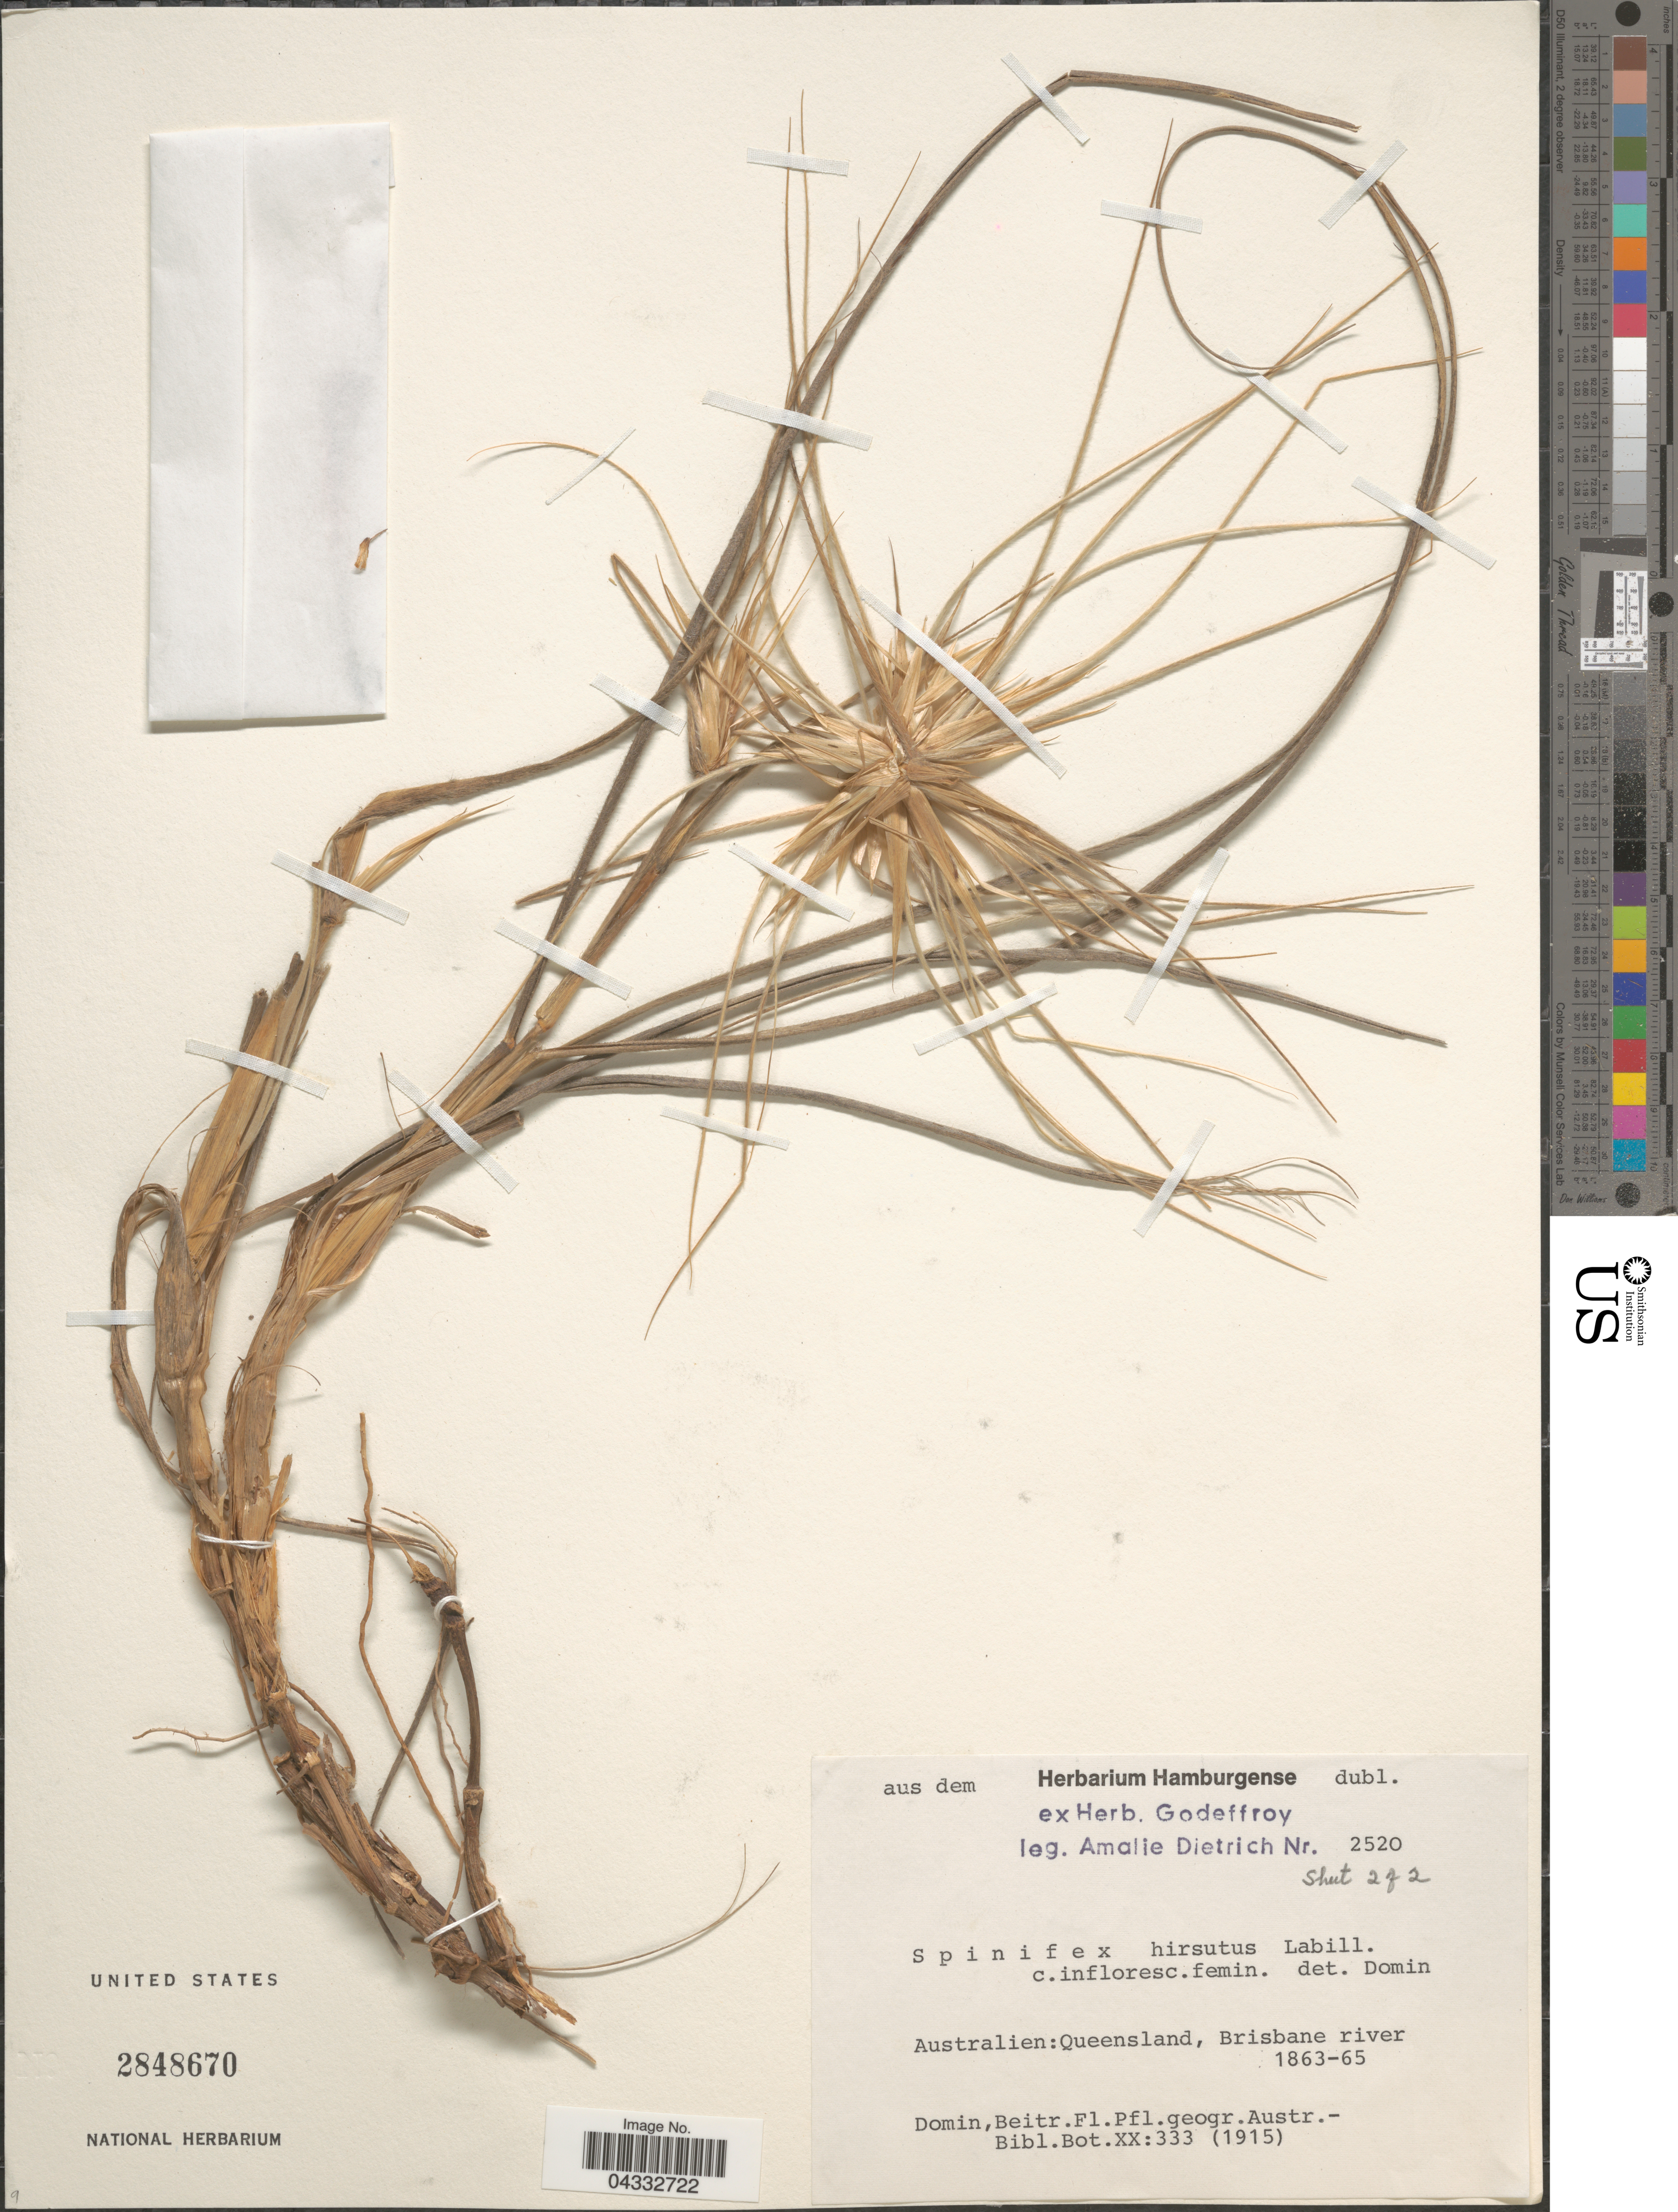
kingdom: Plantae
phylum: Tracheophyta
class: Liliopsida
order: Poales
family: Poaceae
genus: Spinifex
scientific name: Spinifex hirsutus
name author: Labill.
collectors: A. G. Dietrich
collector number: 2520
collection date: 1863/1865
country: Australia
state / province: Queensland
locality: Brisbane river.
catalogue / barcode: US 2848670